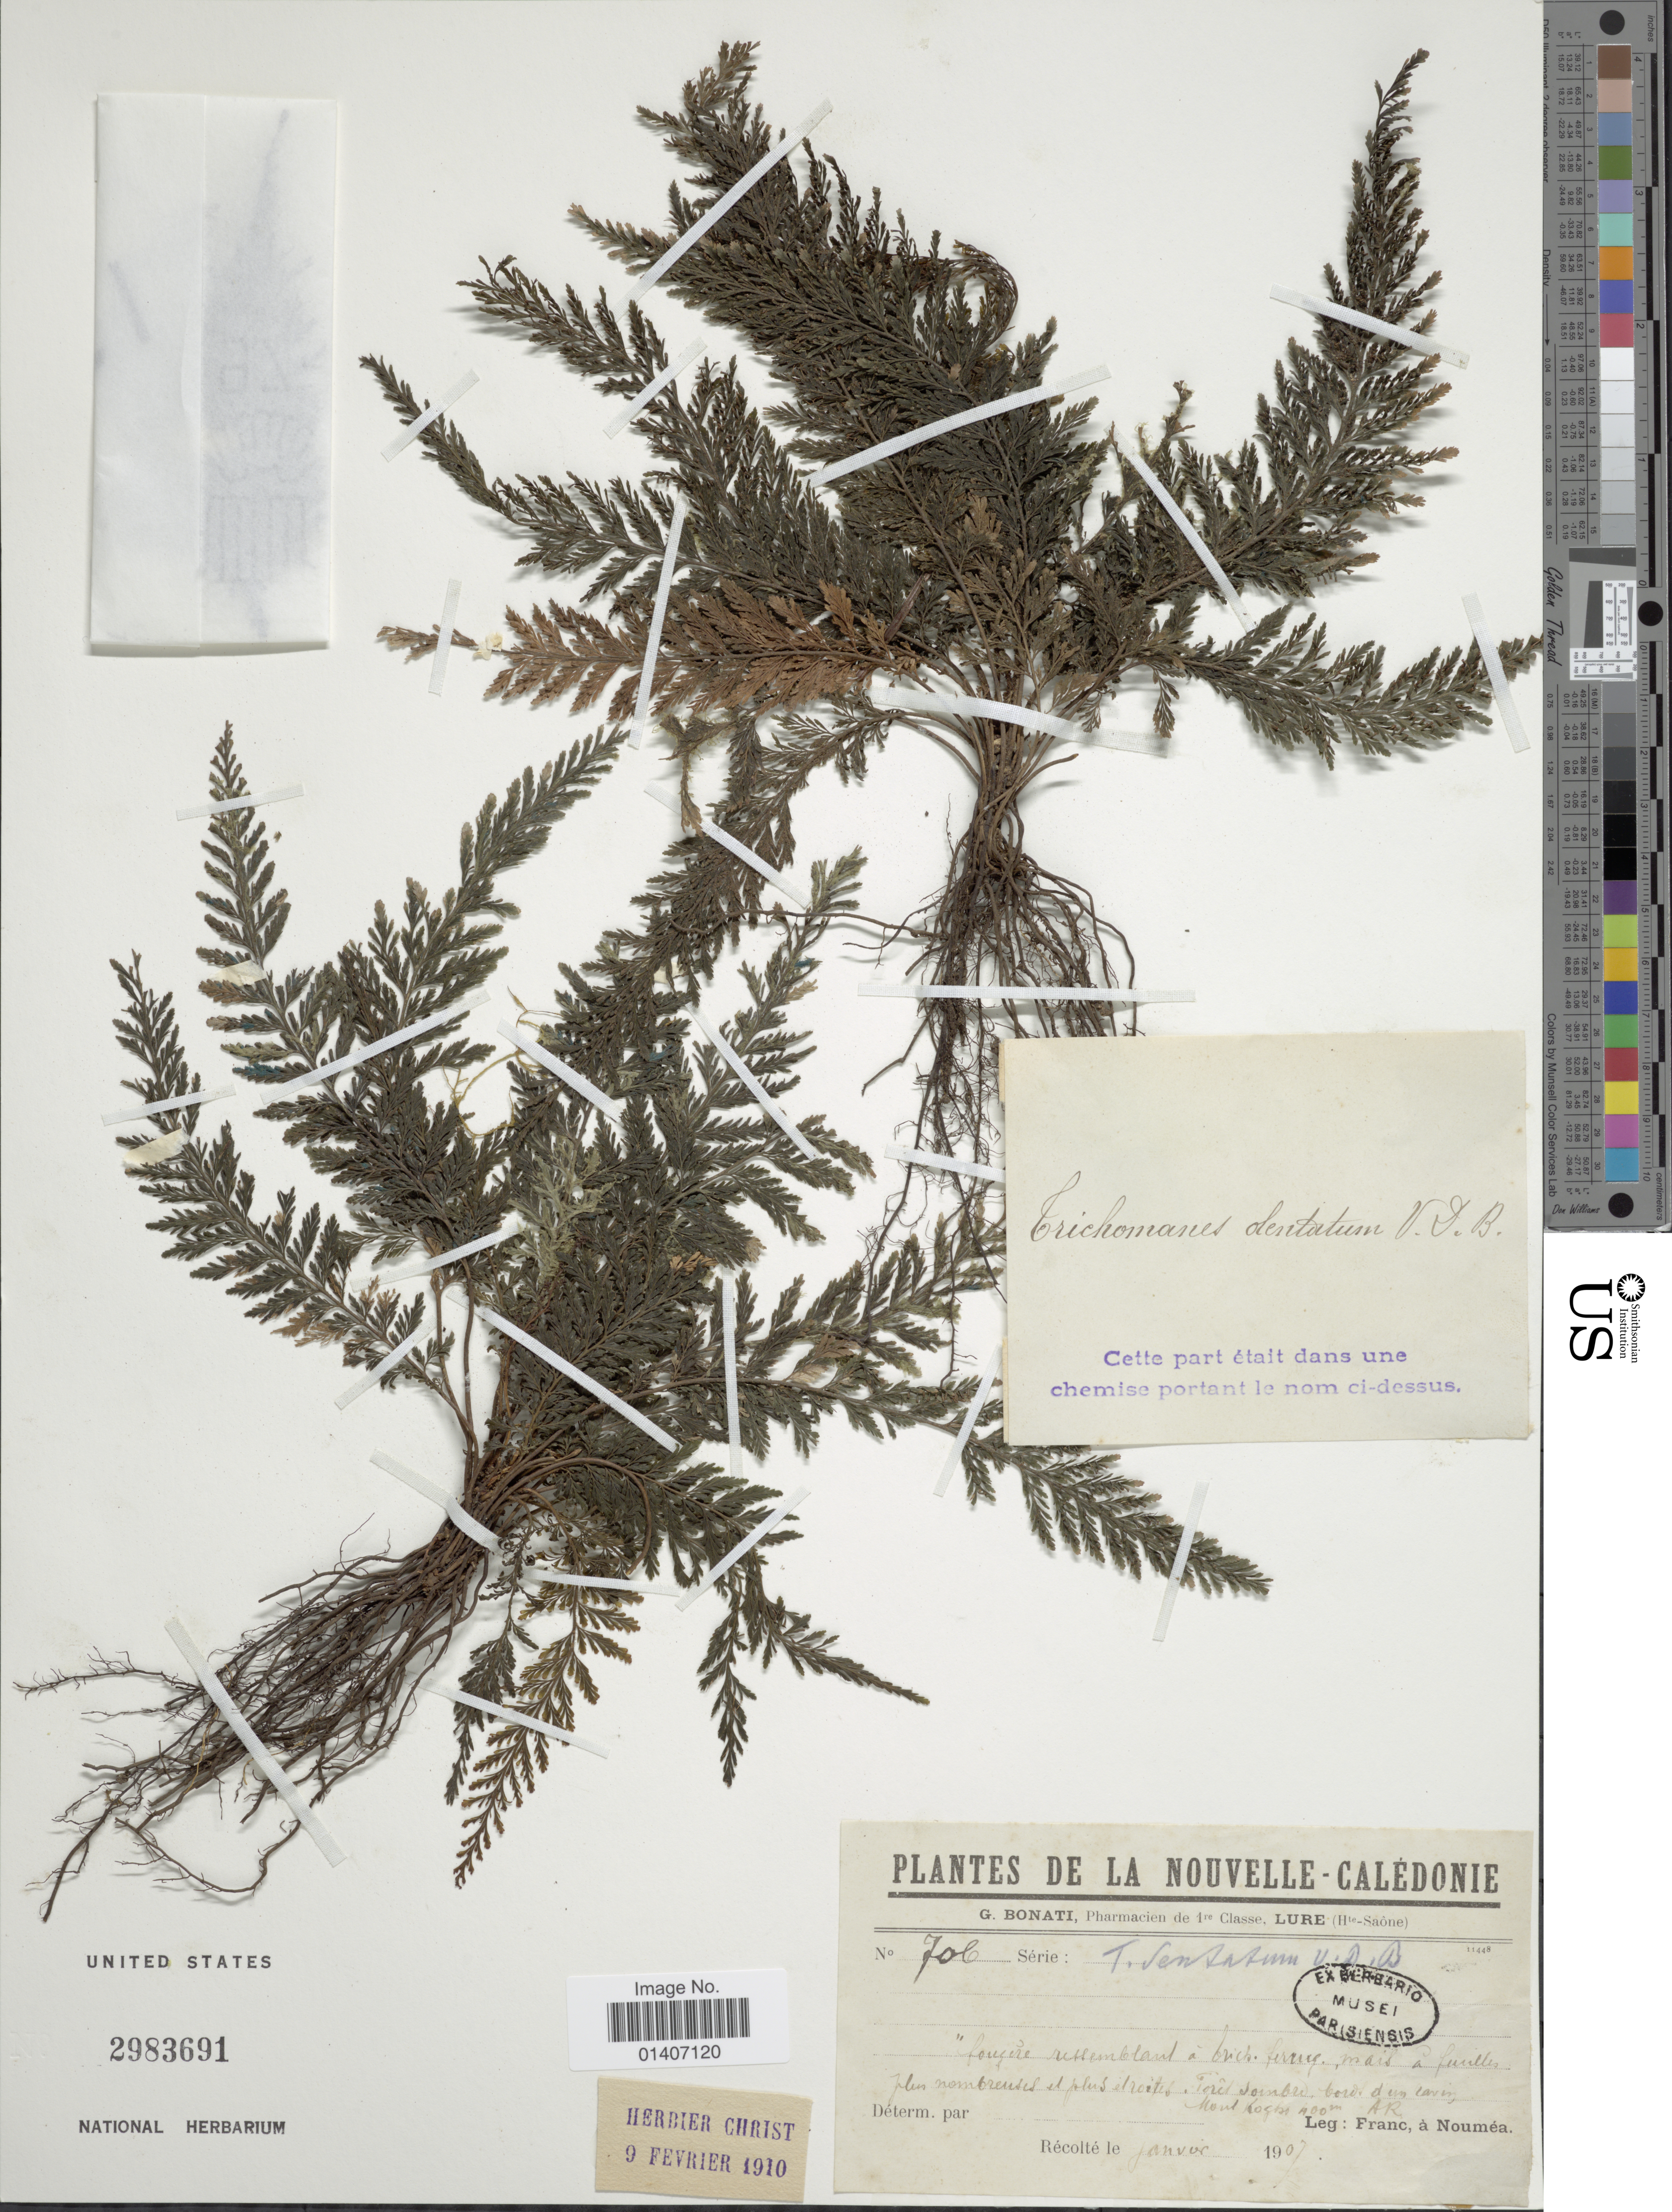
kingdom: Plantae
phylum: Tracheophyta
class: Polypodiopsida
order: Hymenophyllales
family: Hymenophyllaceae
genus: Abrodictyum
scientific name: Abrodictyum dentatum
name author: (Bosch) Ebihara & K. Iwats.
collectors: Franc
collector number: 706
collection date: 1907-01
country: New Caledonia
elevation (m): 400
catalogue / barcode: US 2983691